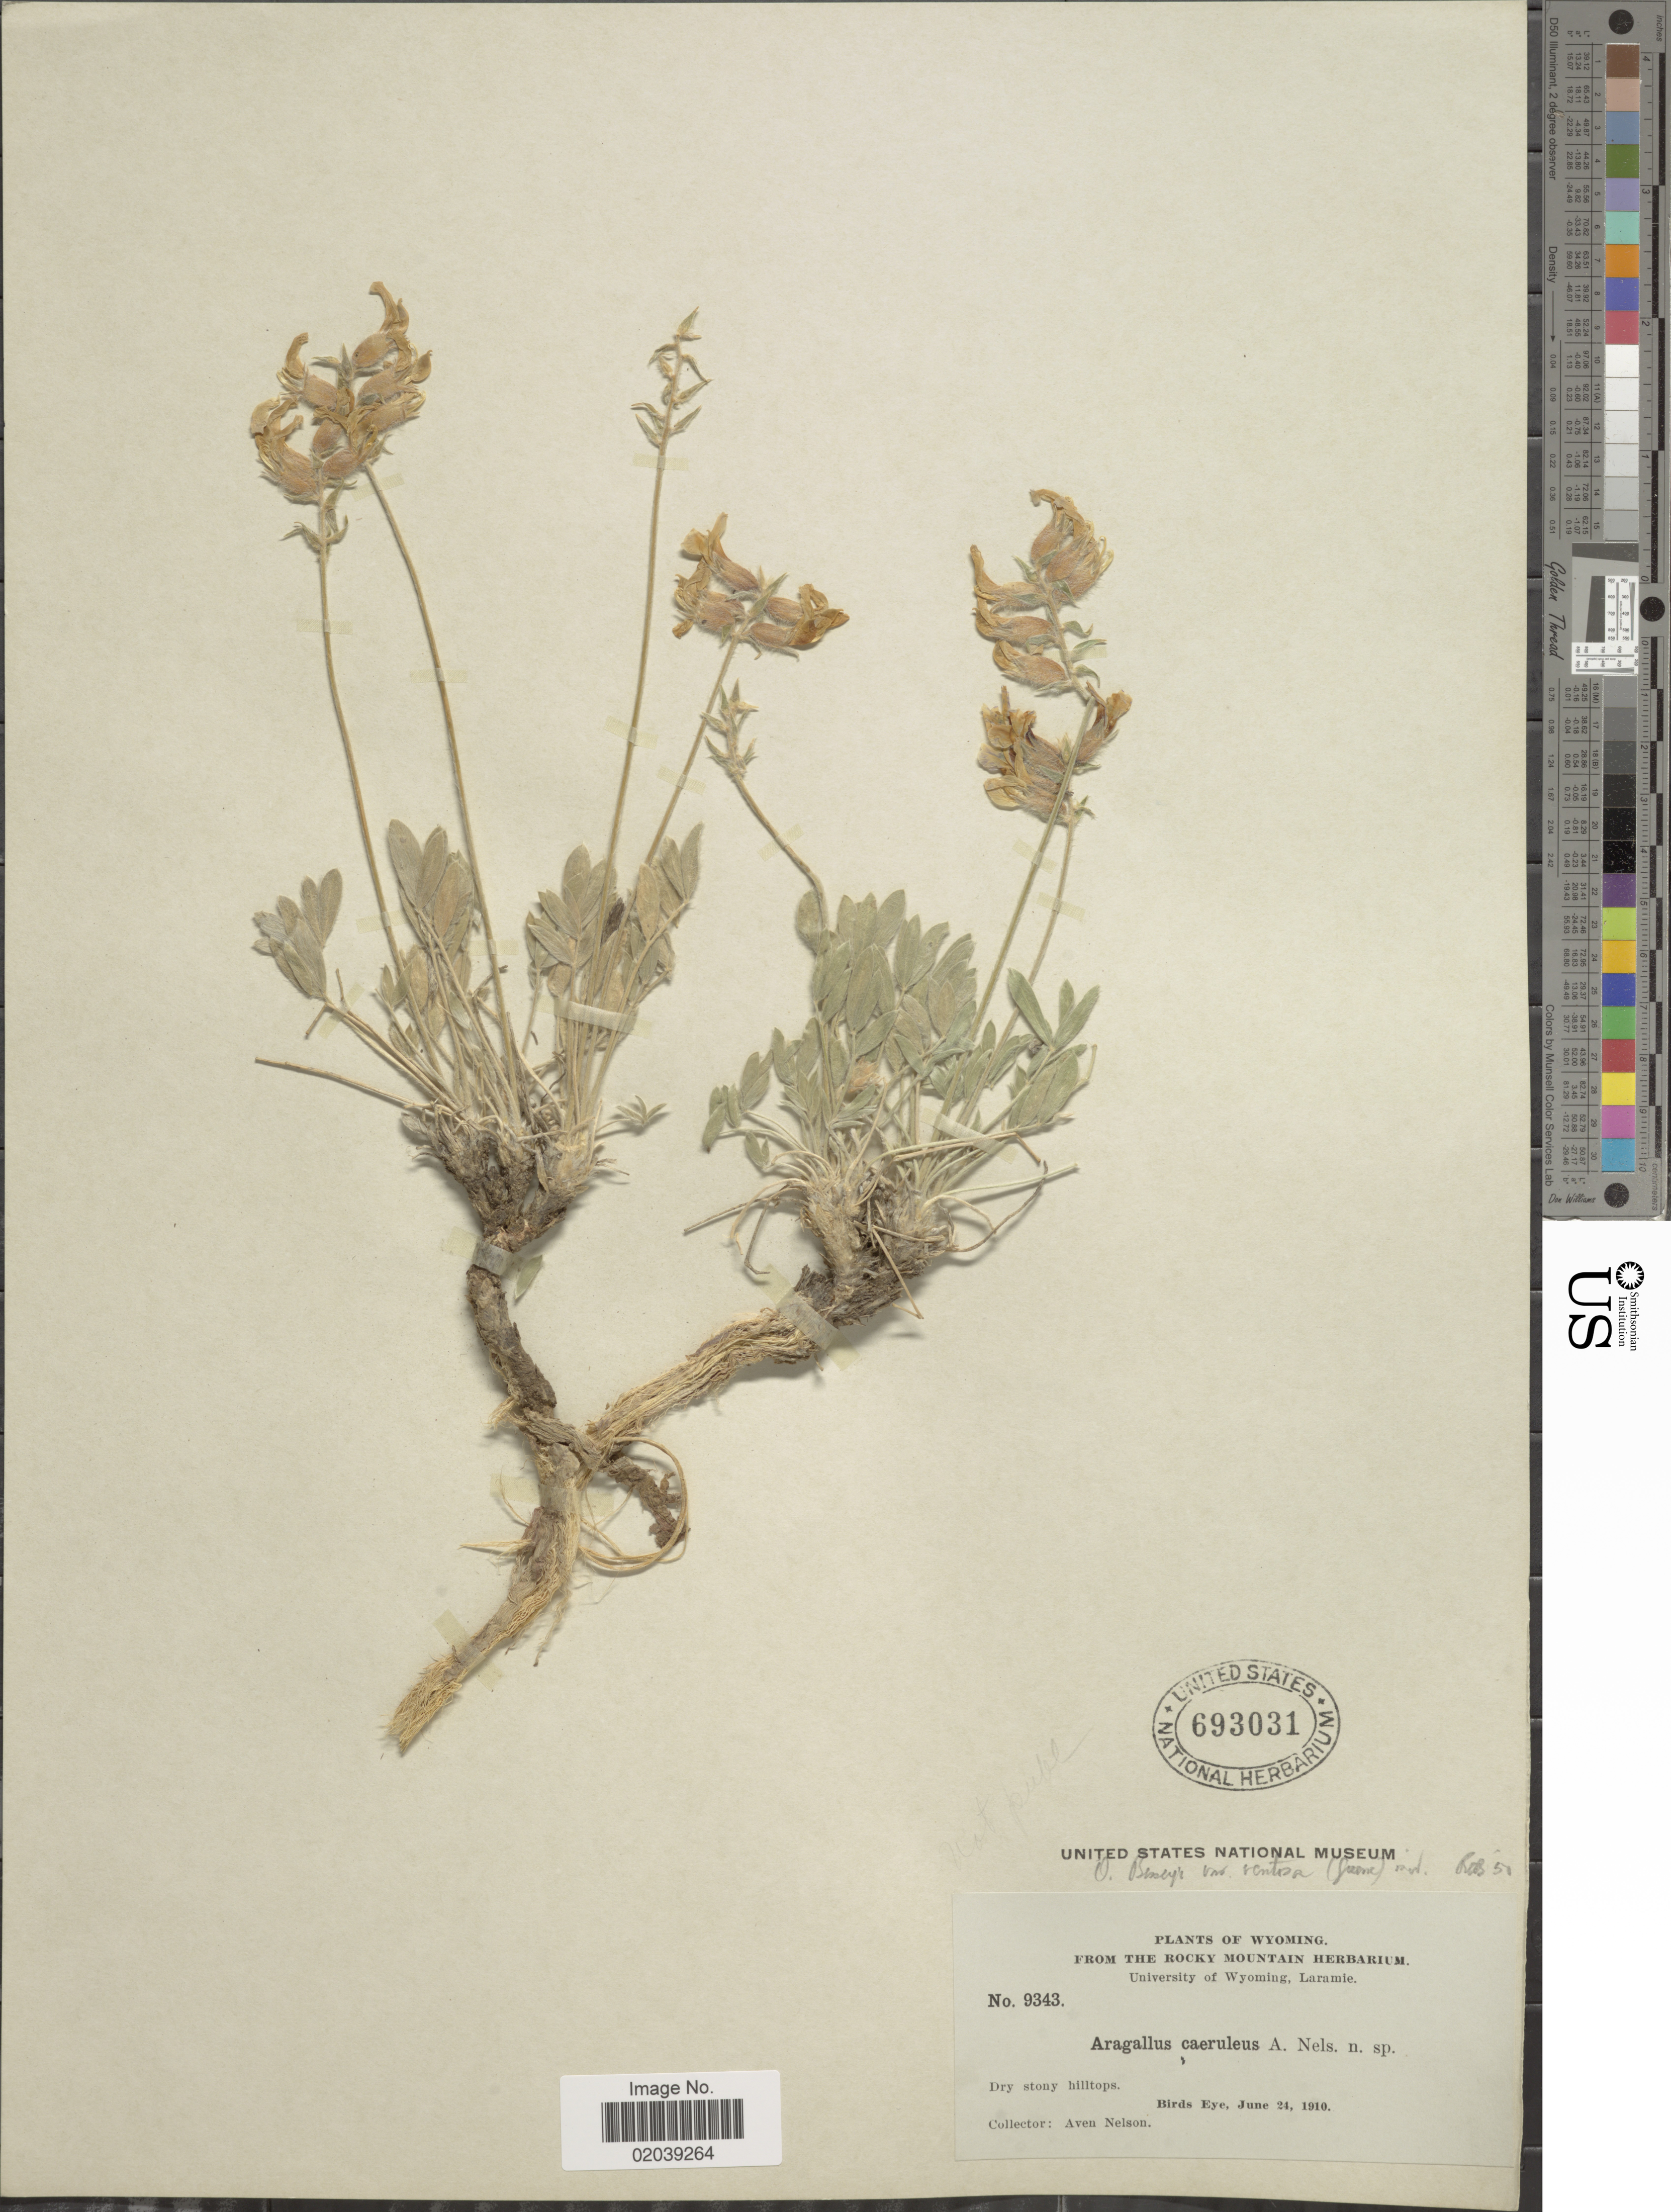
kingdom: Plantae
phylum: Tracheophyta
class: Magnoliopsida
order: Fabales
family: Fabaceae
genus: Oxytropis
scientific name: Oxytropis besseyi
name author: (Rydb.) Blank.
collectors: A. Nelson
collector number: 9343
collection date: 1910-06-24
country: United States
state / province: Wyoming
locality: Dry stony hilltops. Birds Eye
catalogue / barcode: US 693031